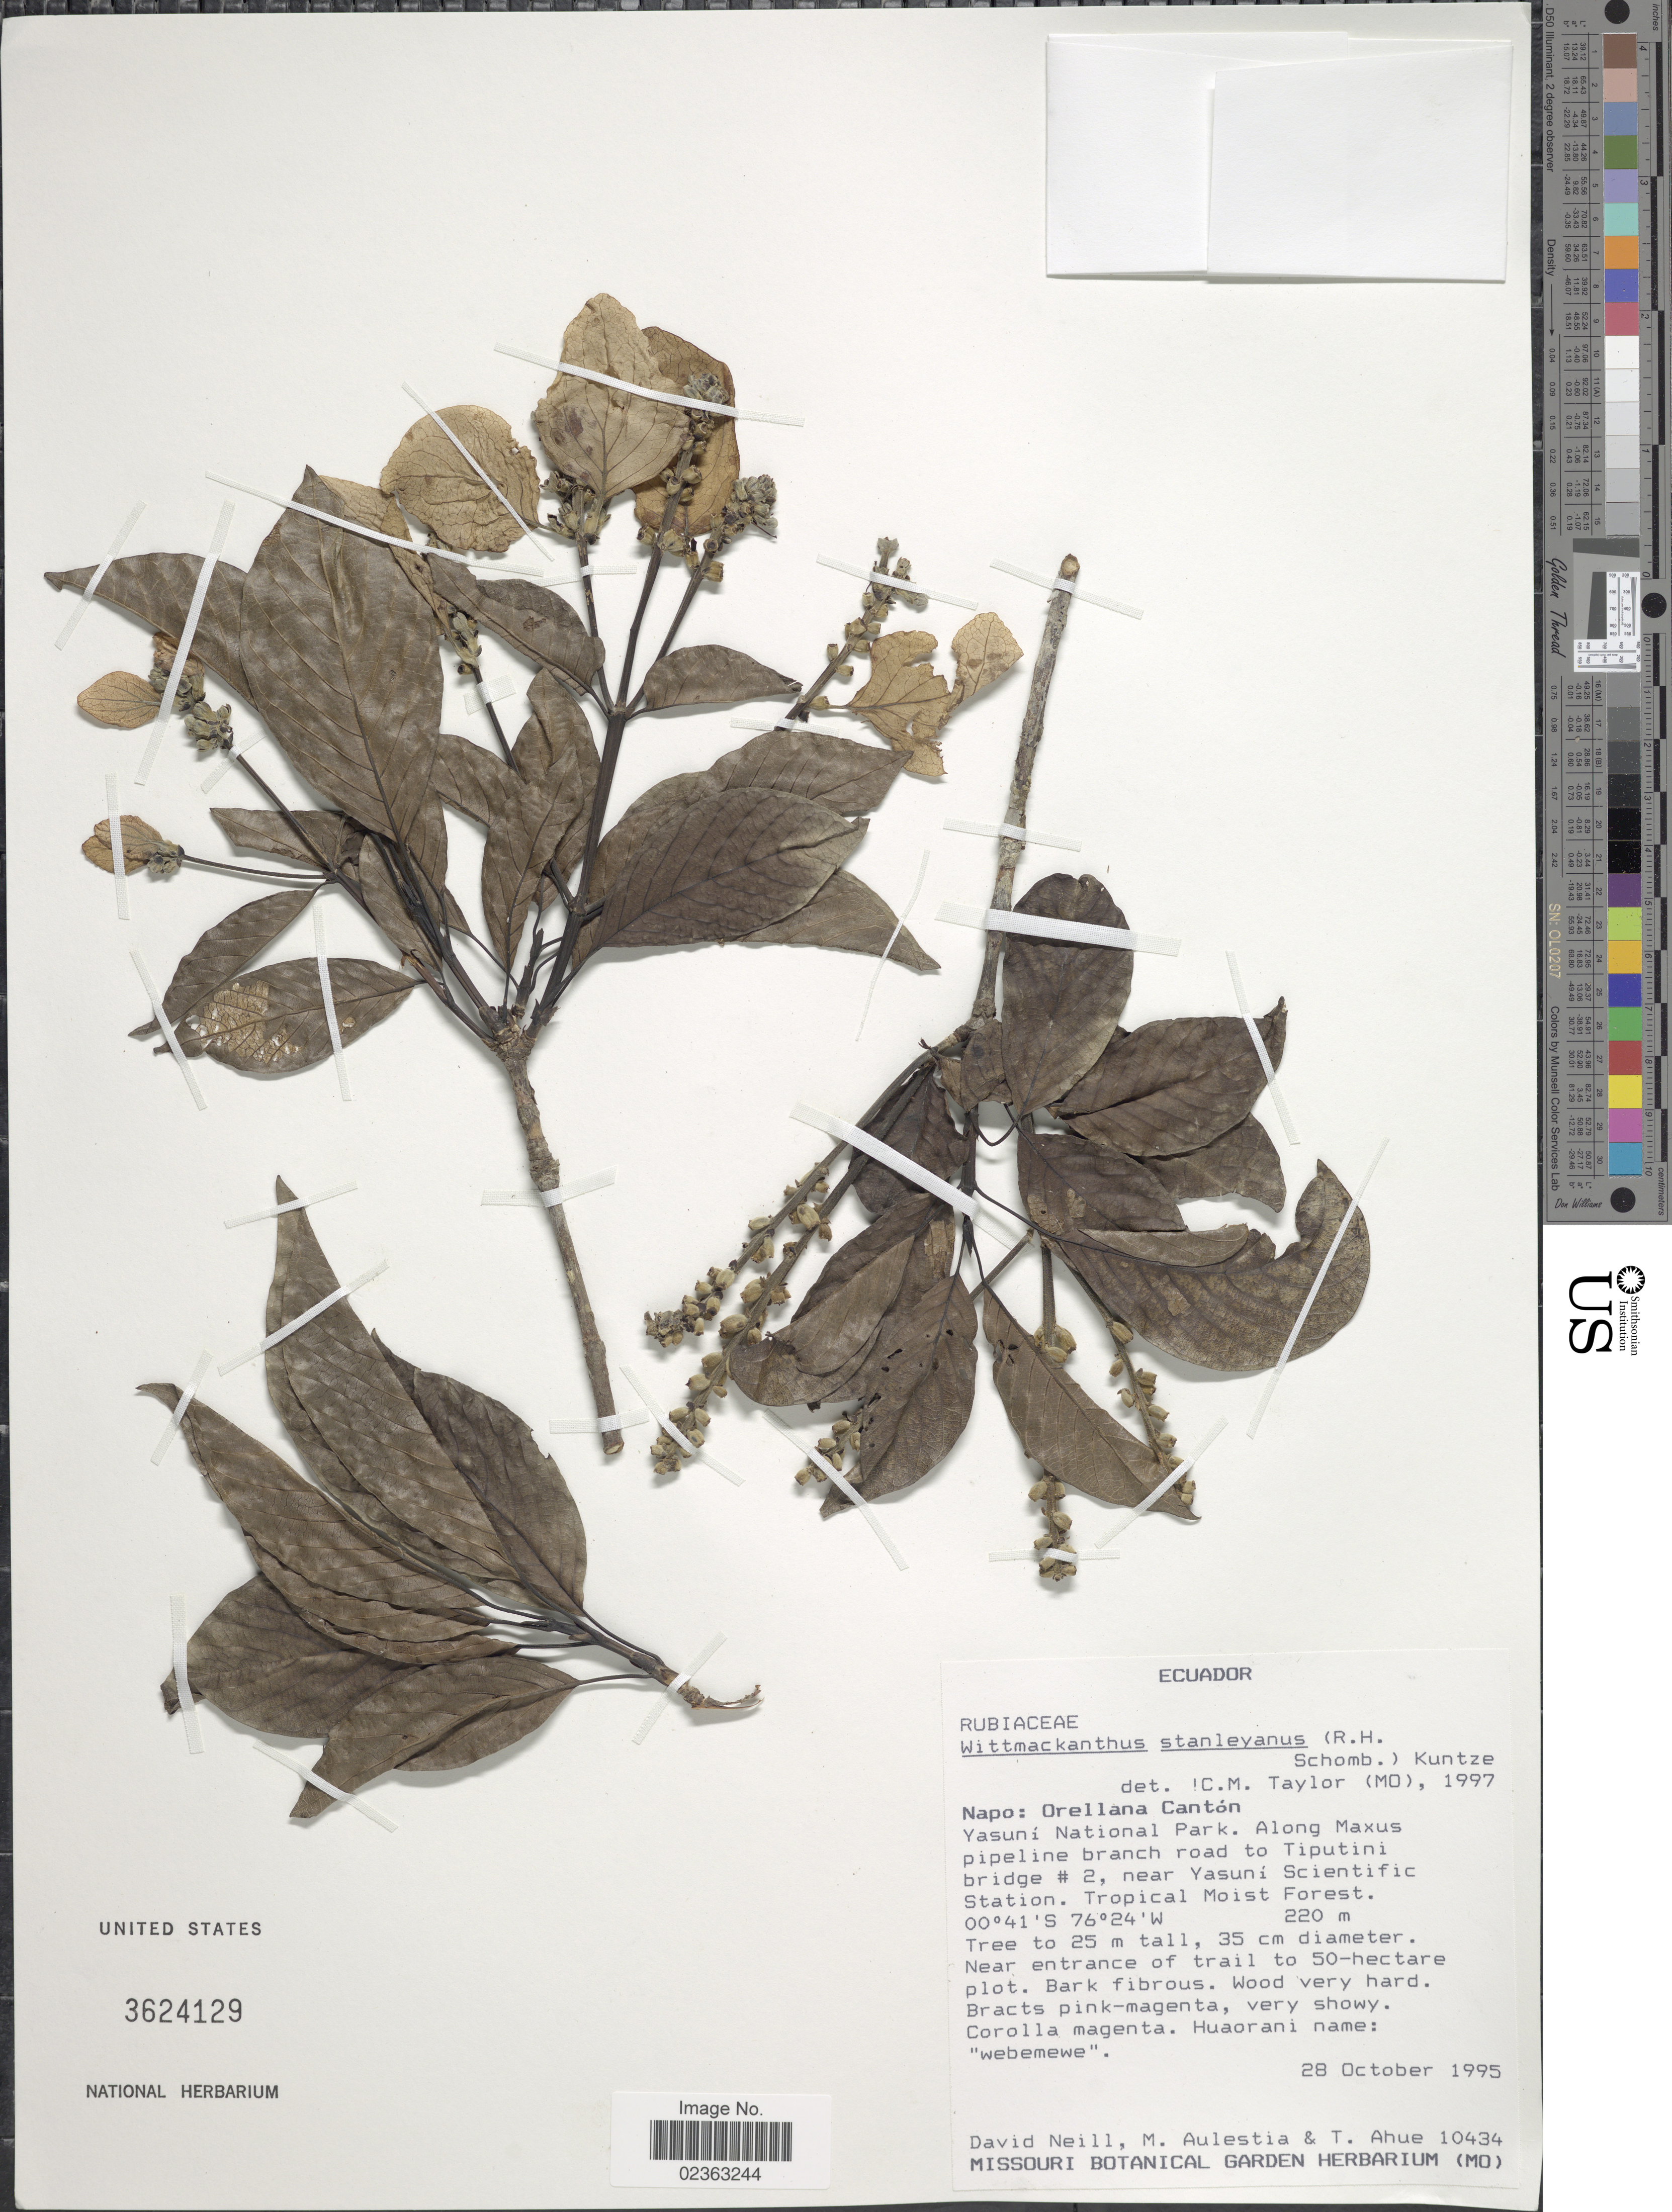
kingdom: Plantae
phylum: Tracheophyta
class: Magnoliopsida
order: Gentianales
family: Rubiaceae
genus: Wittmackanthus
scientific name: Wittmackanthus stanleyanus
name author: (R.H. Schomb.) Kuntze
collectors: D. Neill, M. Aulestia & T. Ahue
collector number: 10434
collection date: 1995-10-28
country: Ecuador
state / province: Napo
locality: Orellana Canton, Yasuni National Park, along Maxus pipeline branch road to Tiputini bridge # 2, near Yasuni Scientific Station, Tropical Moist Forest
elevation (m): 220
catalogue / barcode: US 3624129